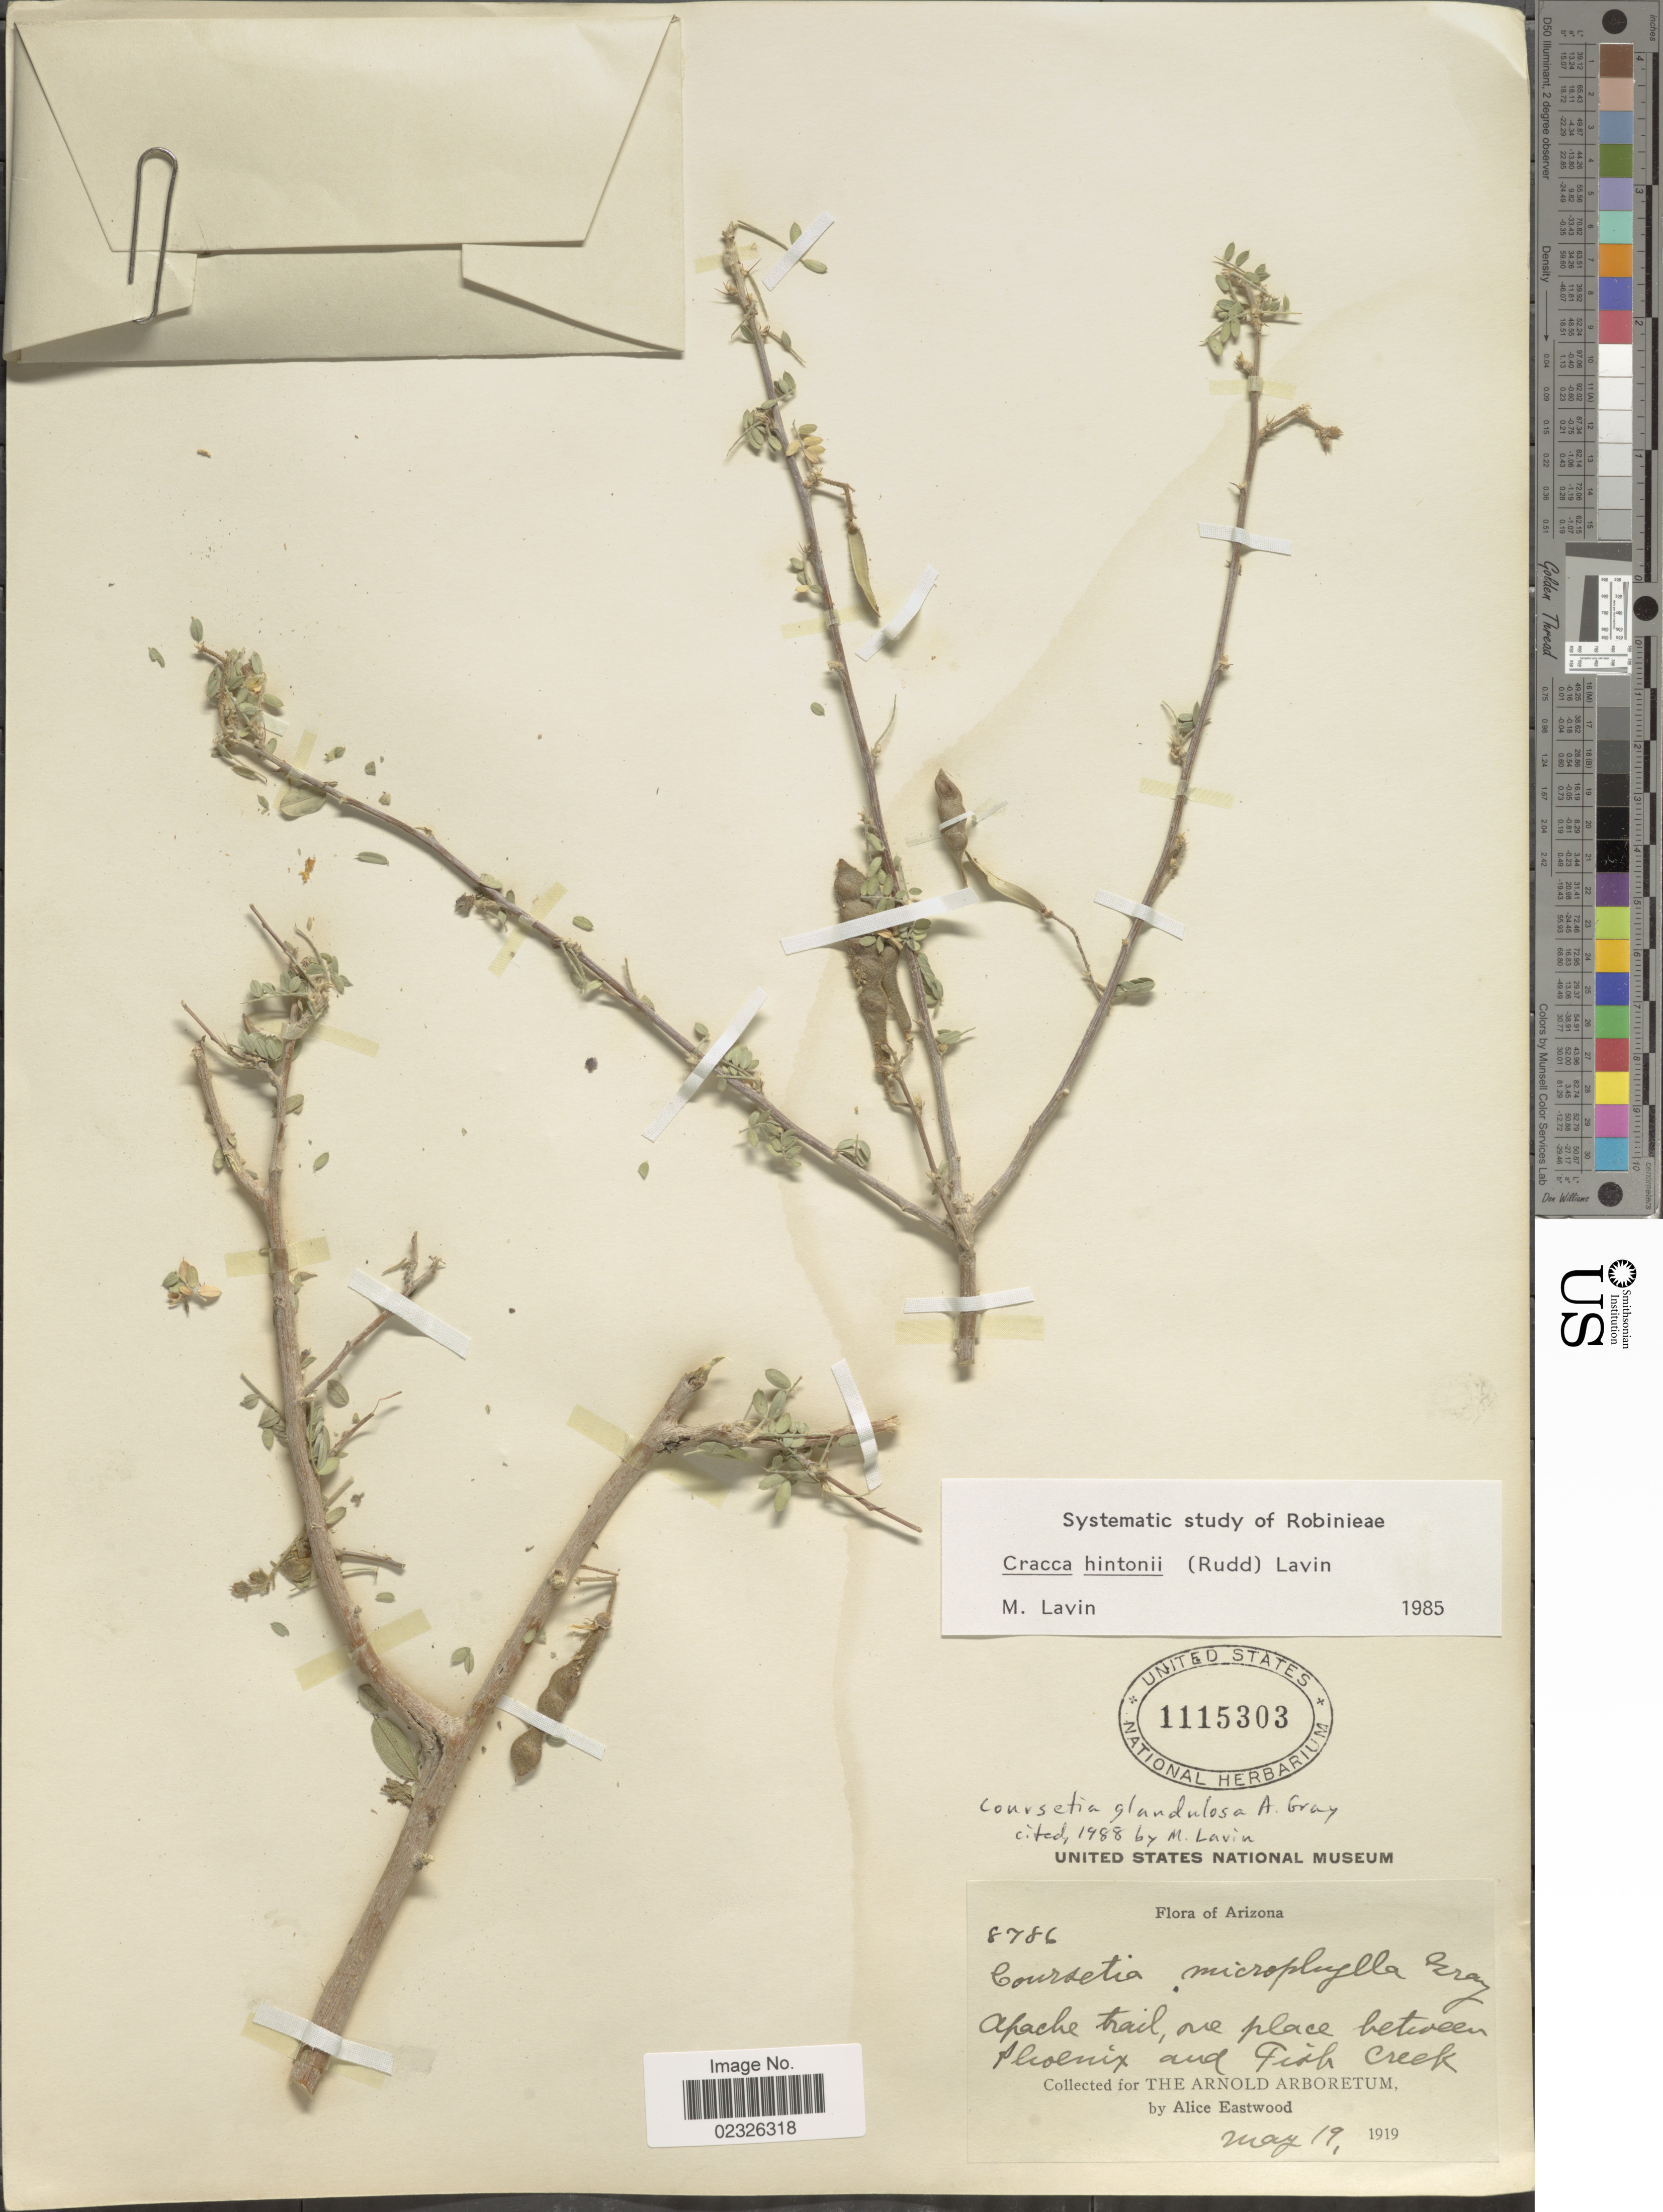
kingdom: Plantae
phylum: Tracheophyta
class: Magnoliopsida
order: Fabales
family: Fabaceae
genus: Coursetia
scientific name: Coursetia glandulosa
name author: A. Gray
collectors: A. Eastwood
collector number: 8786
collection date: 1919-05-19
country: United States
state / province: Arizona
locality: Apache trail, one place between Phoenix and Fish Creek.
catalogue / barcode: US 1115303